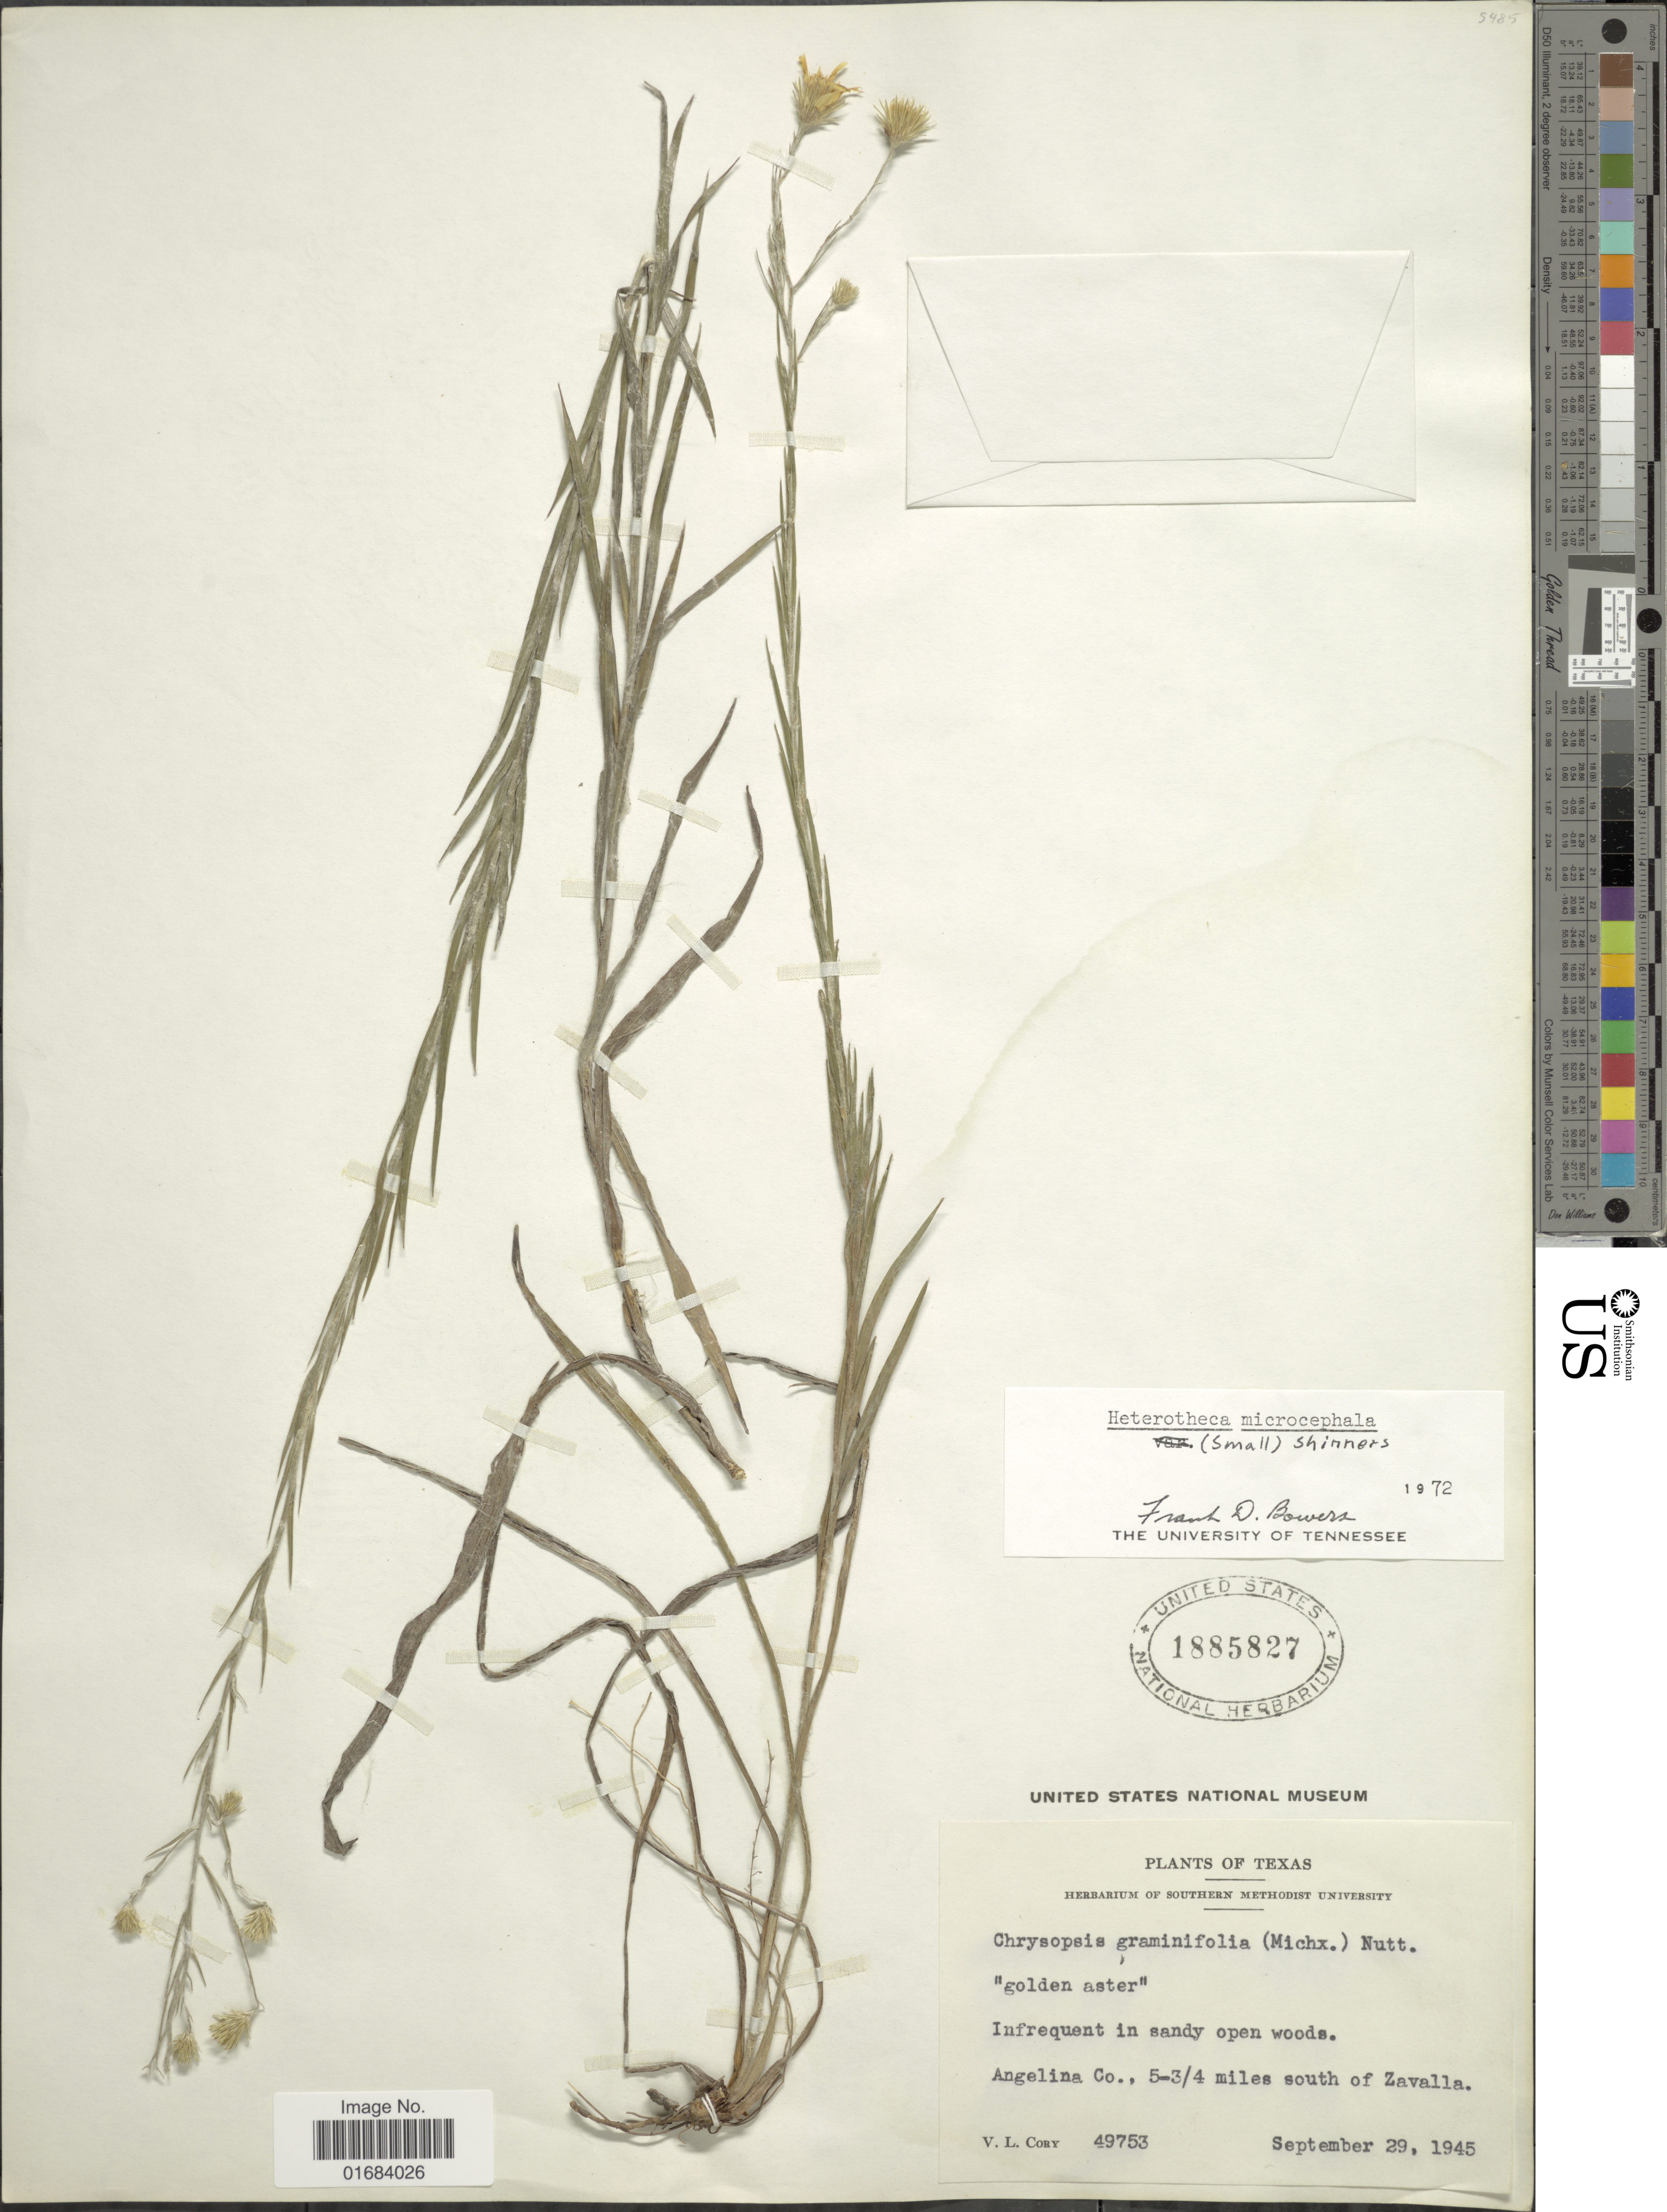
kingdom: Plantae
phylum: Tracheophyta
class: Magnoliopsida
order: Asterales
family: Asteraceae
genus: Pityopsis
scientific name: Pityopsis microcephala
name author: Small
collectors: V. Cory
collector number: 49753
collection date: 1945-09-29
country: United States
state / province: Texas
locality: Angelina Co., 5-3/4 miles south of Zavalla.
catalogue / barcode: US 1885827